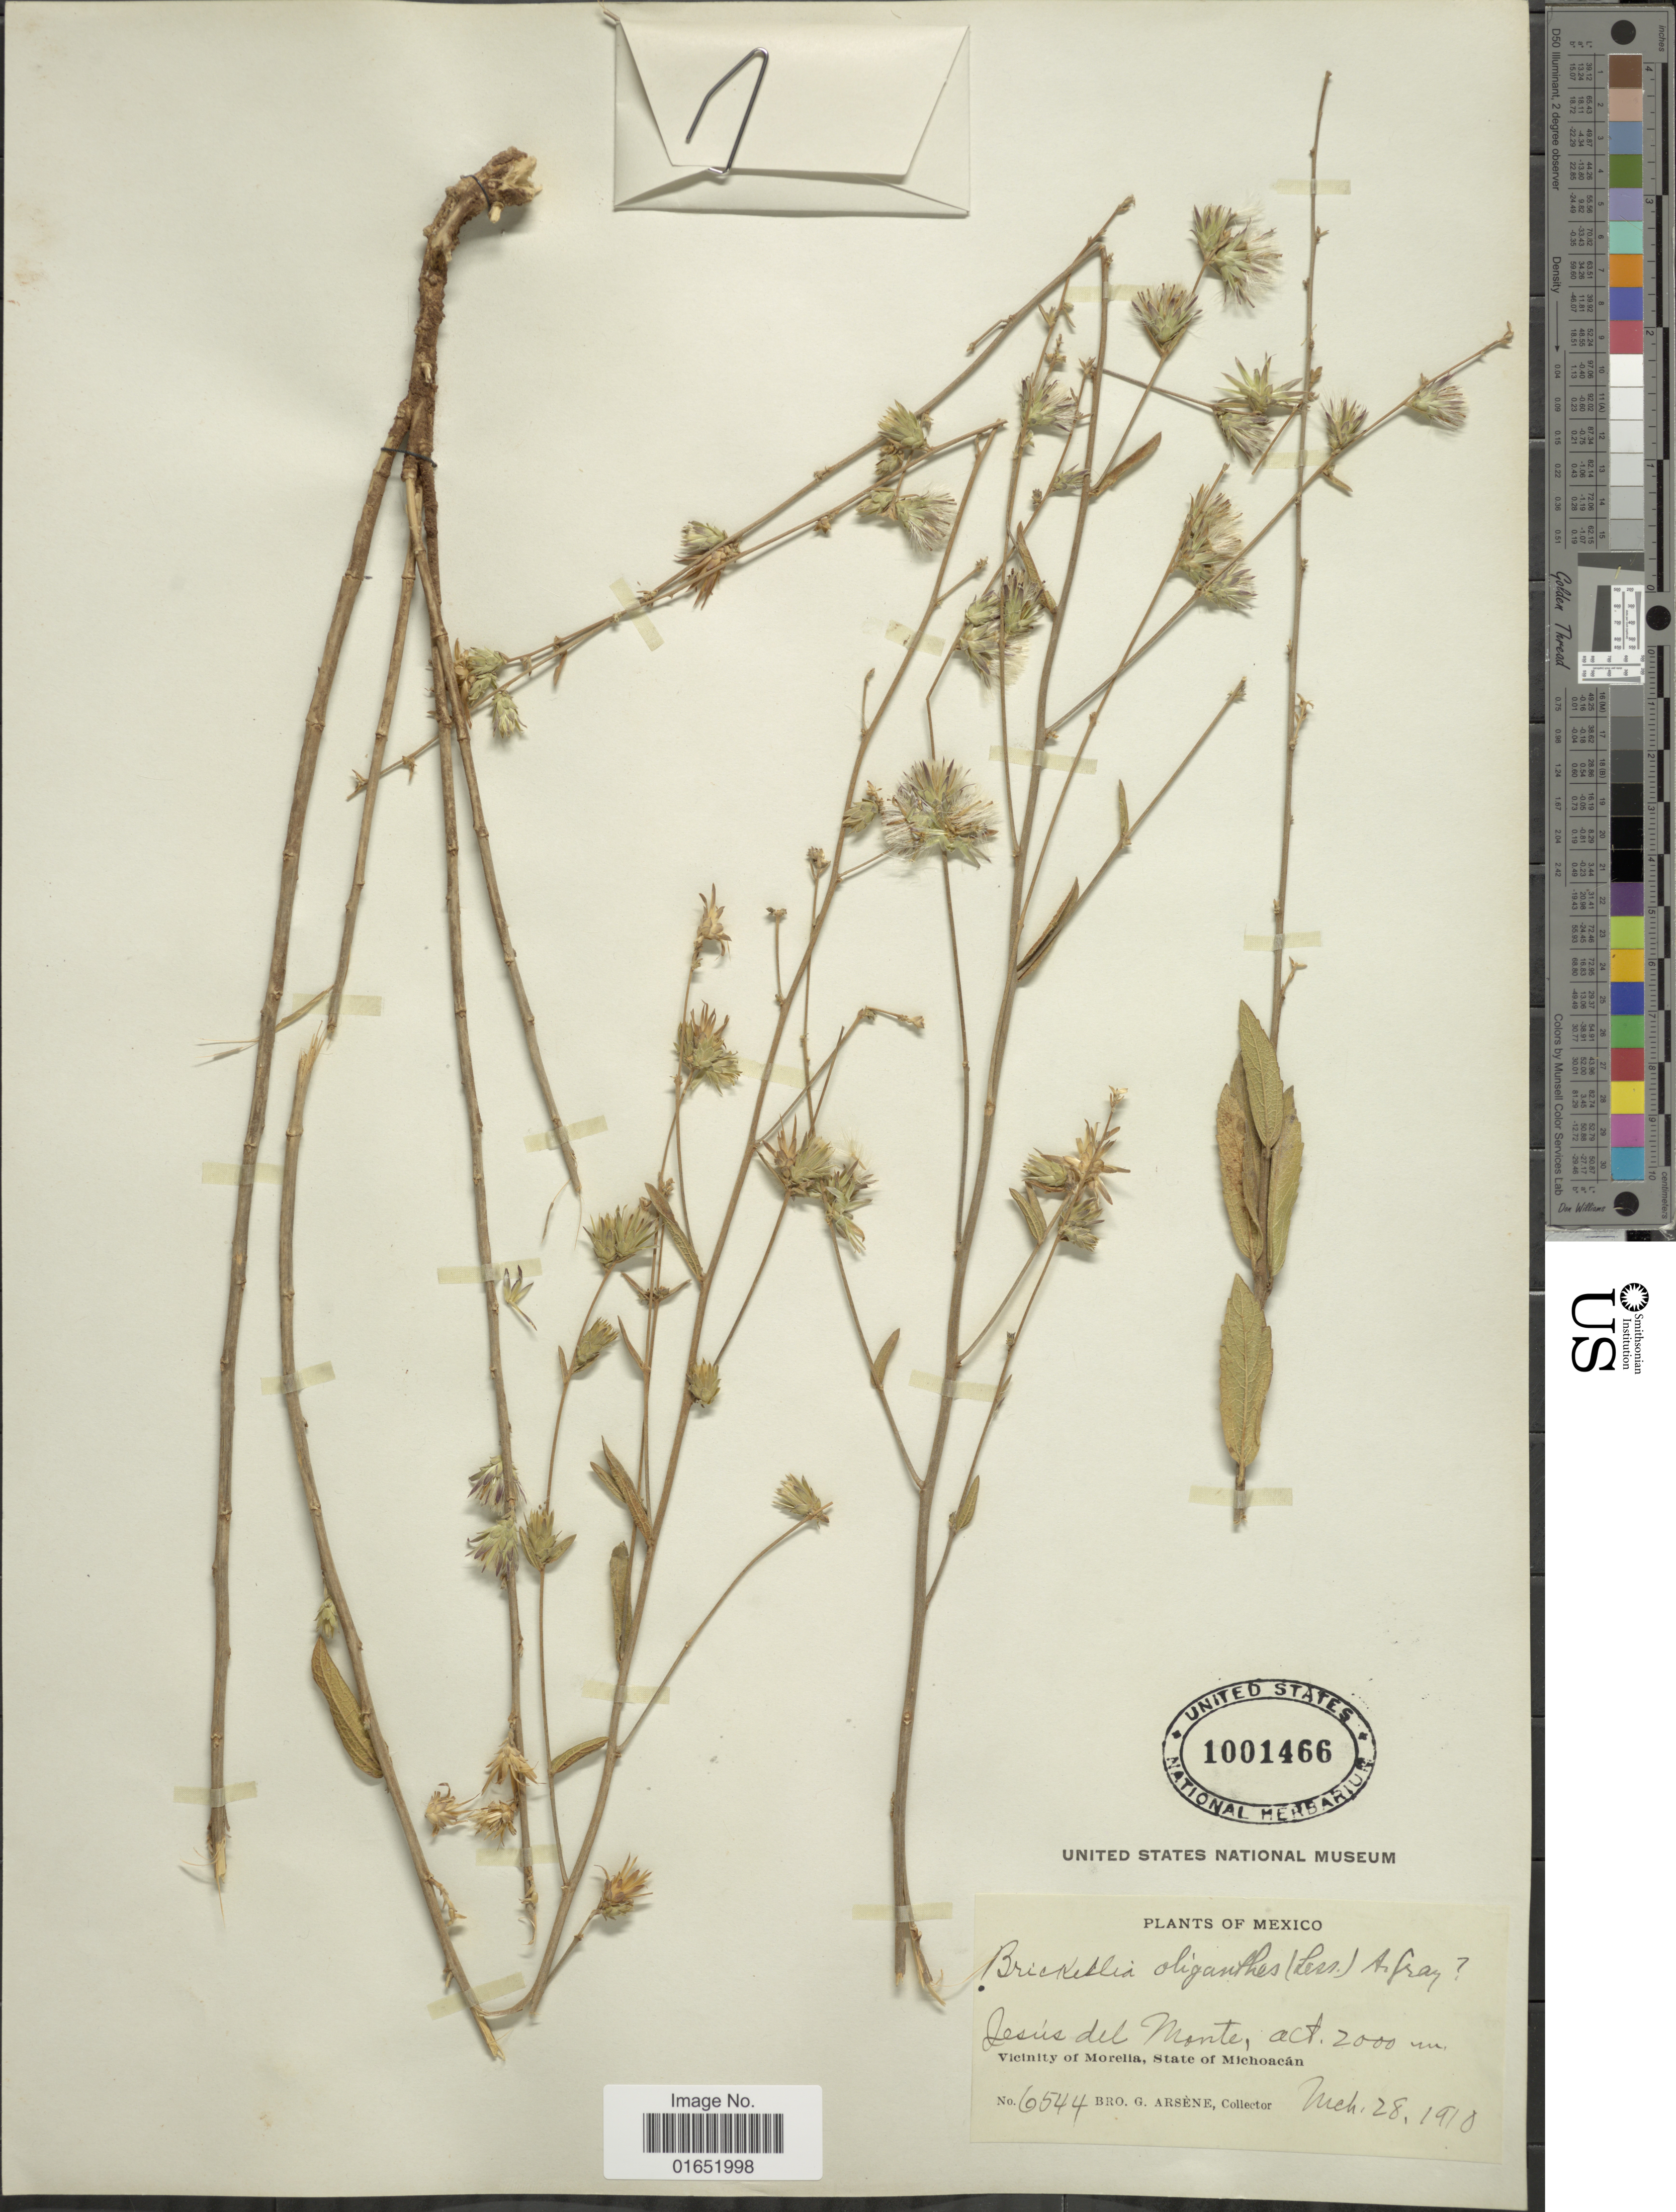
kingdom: Plantae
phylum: Tracheophyta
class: Magnoliopsida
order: Asterales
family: Asteraceae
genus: Brickellia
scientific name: Brickellia oliganthes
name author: (Less.) A. Gray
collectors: Bro. G. Arsène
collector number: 6544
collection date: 1910-03-28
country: Mexico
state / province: Michoacán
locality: Jesús del Monte, Vicinity of Morelia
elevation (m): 2000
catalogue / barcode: US 1001466